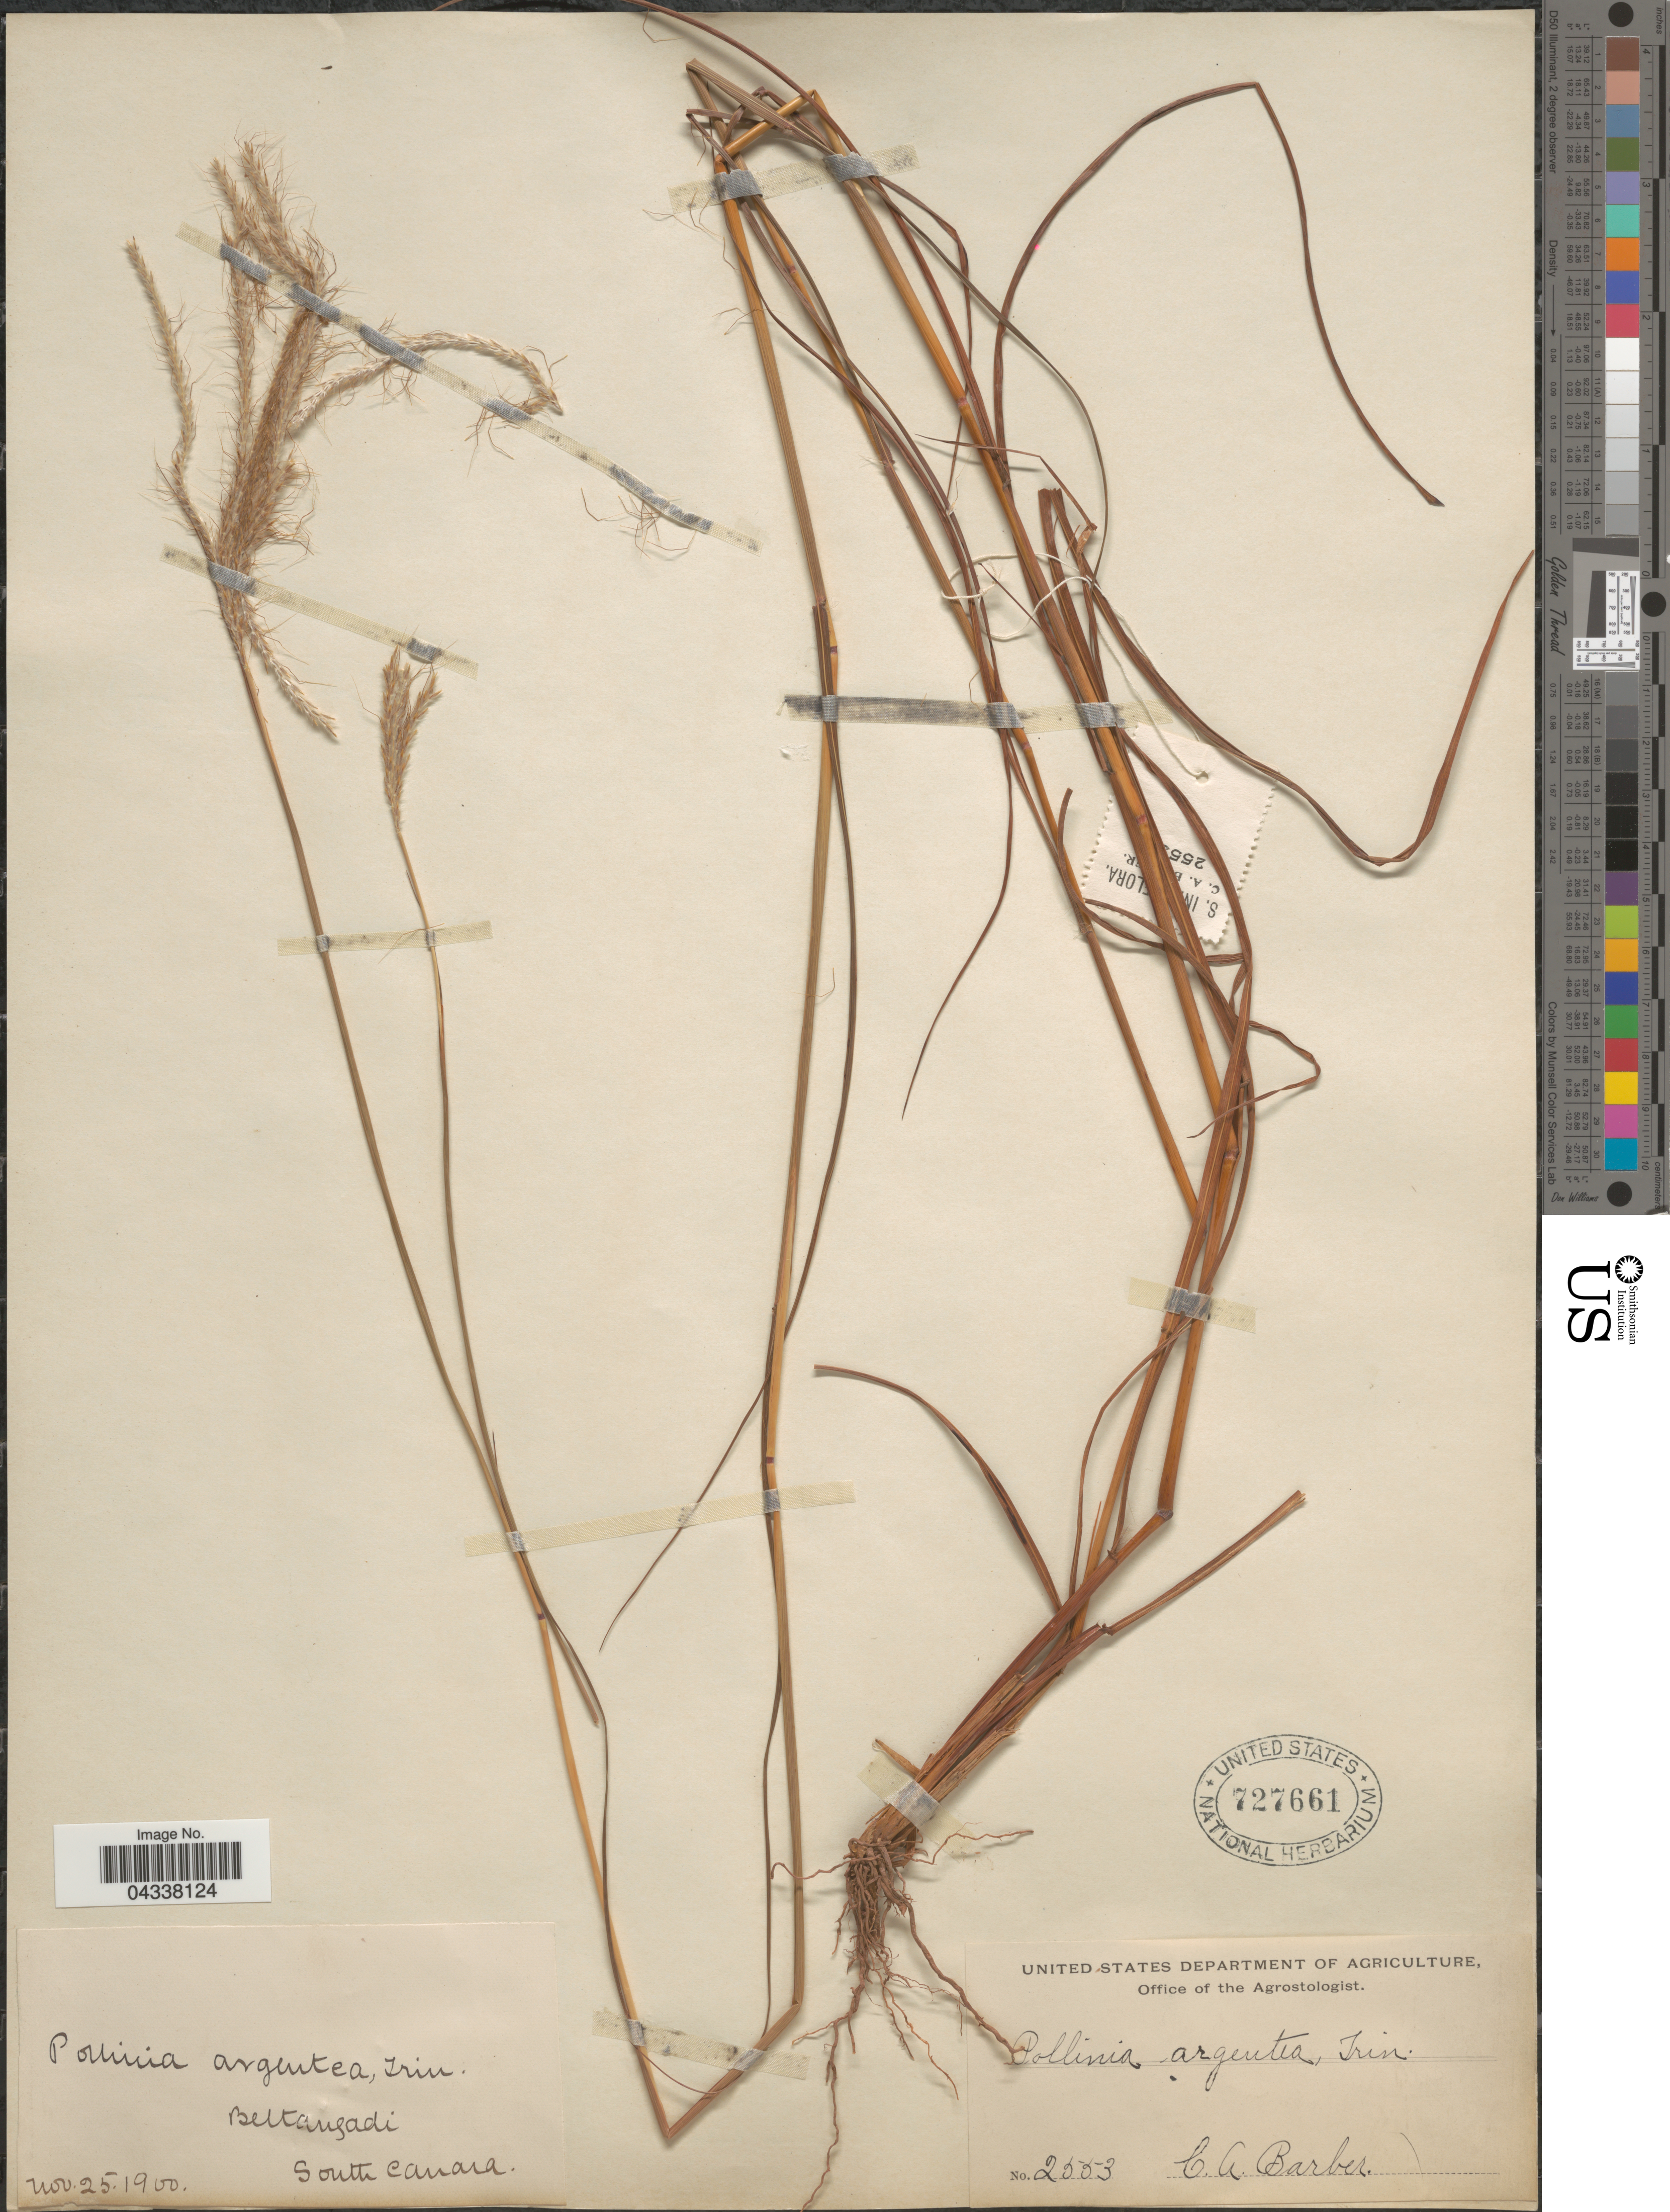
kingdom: Plantae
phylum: Tracheophyta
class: Liliopsida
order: Poales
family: Poaceae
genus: Pseudopogonatherum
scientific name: Pseudopogonatherum trispicatum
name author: (Schult.) Ohwi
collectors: C. B. Clarke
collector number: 2553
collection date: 1900-11-25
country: India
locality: Beltangadi. South Canara.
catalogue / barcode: US 727661